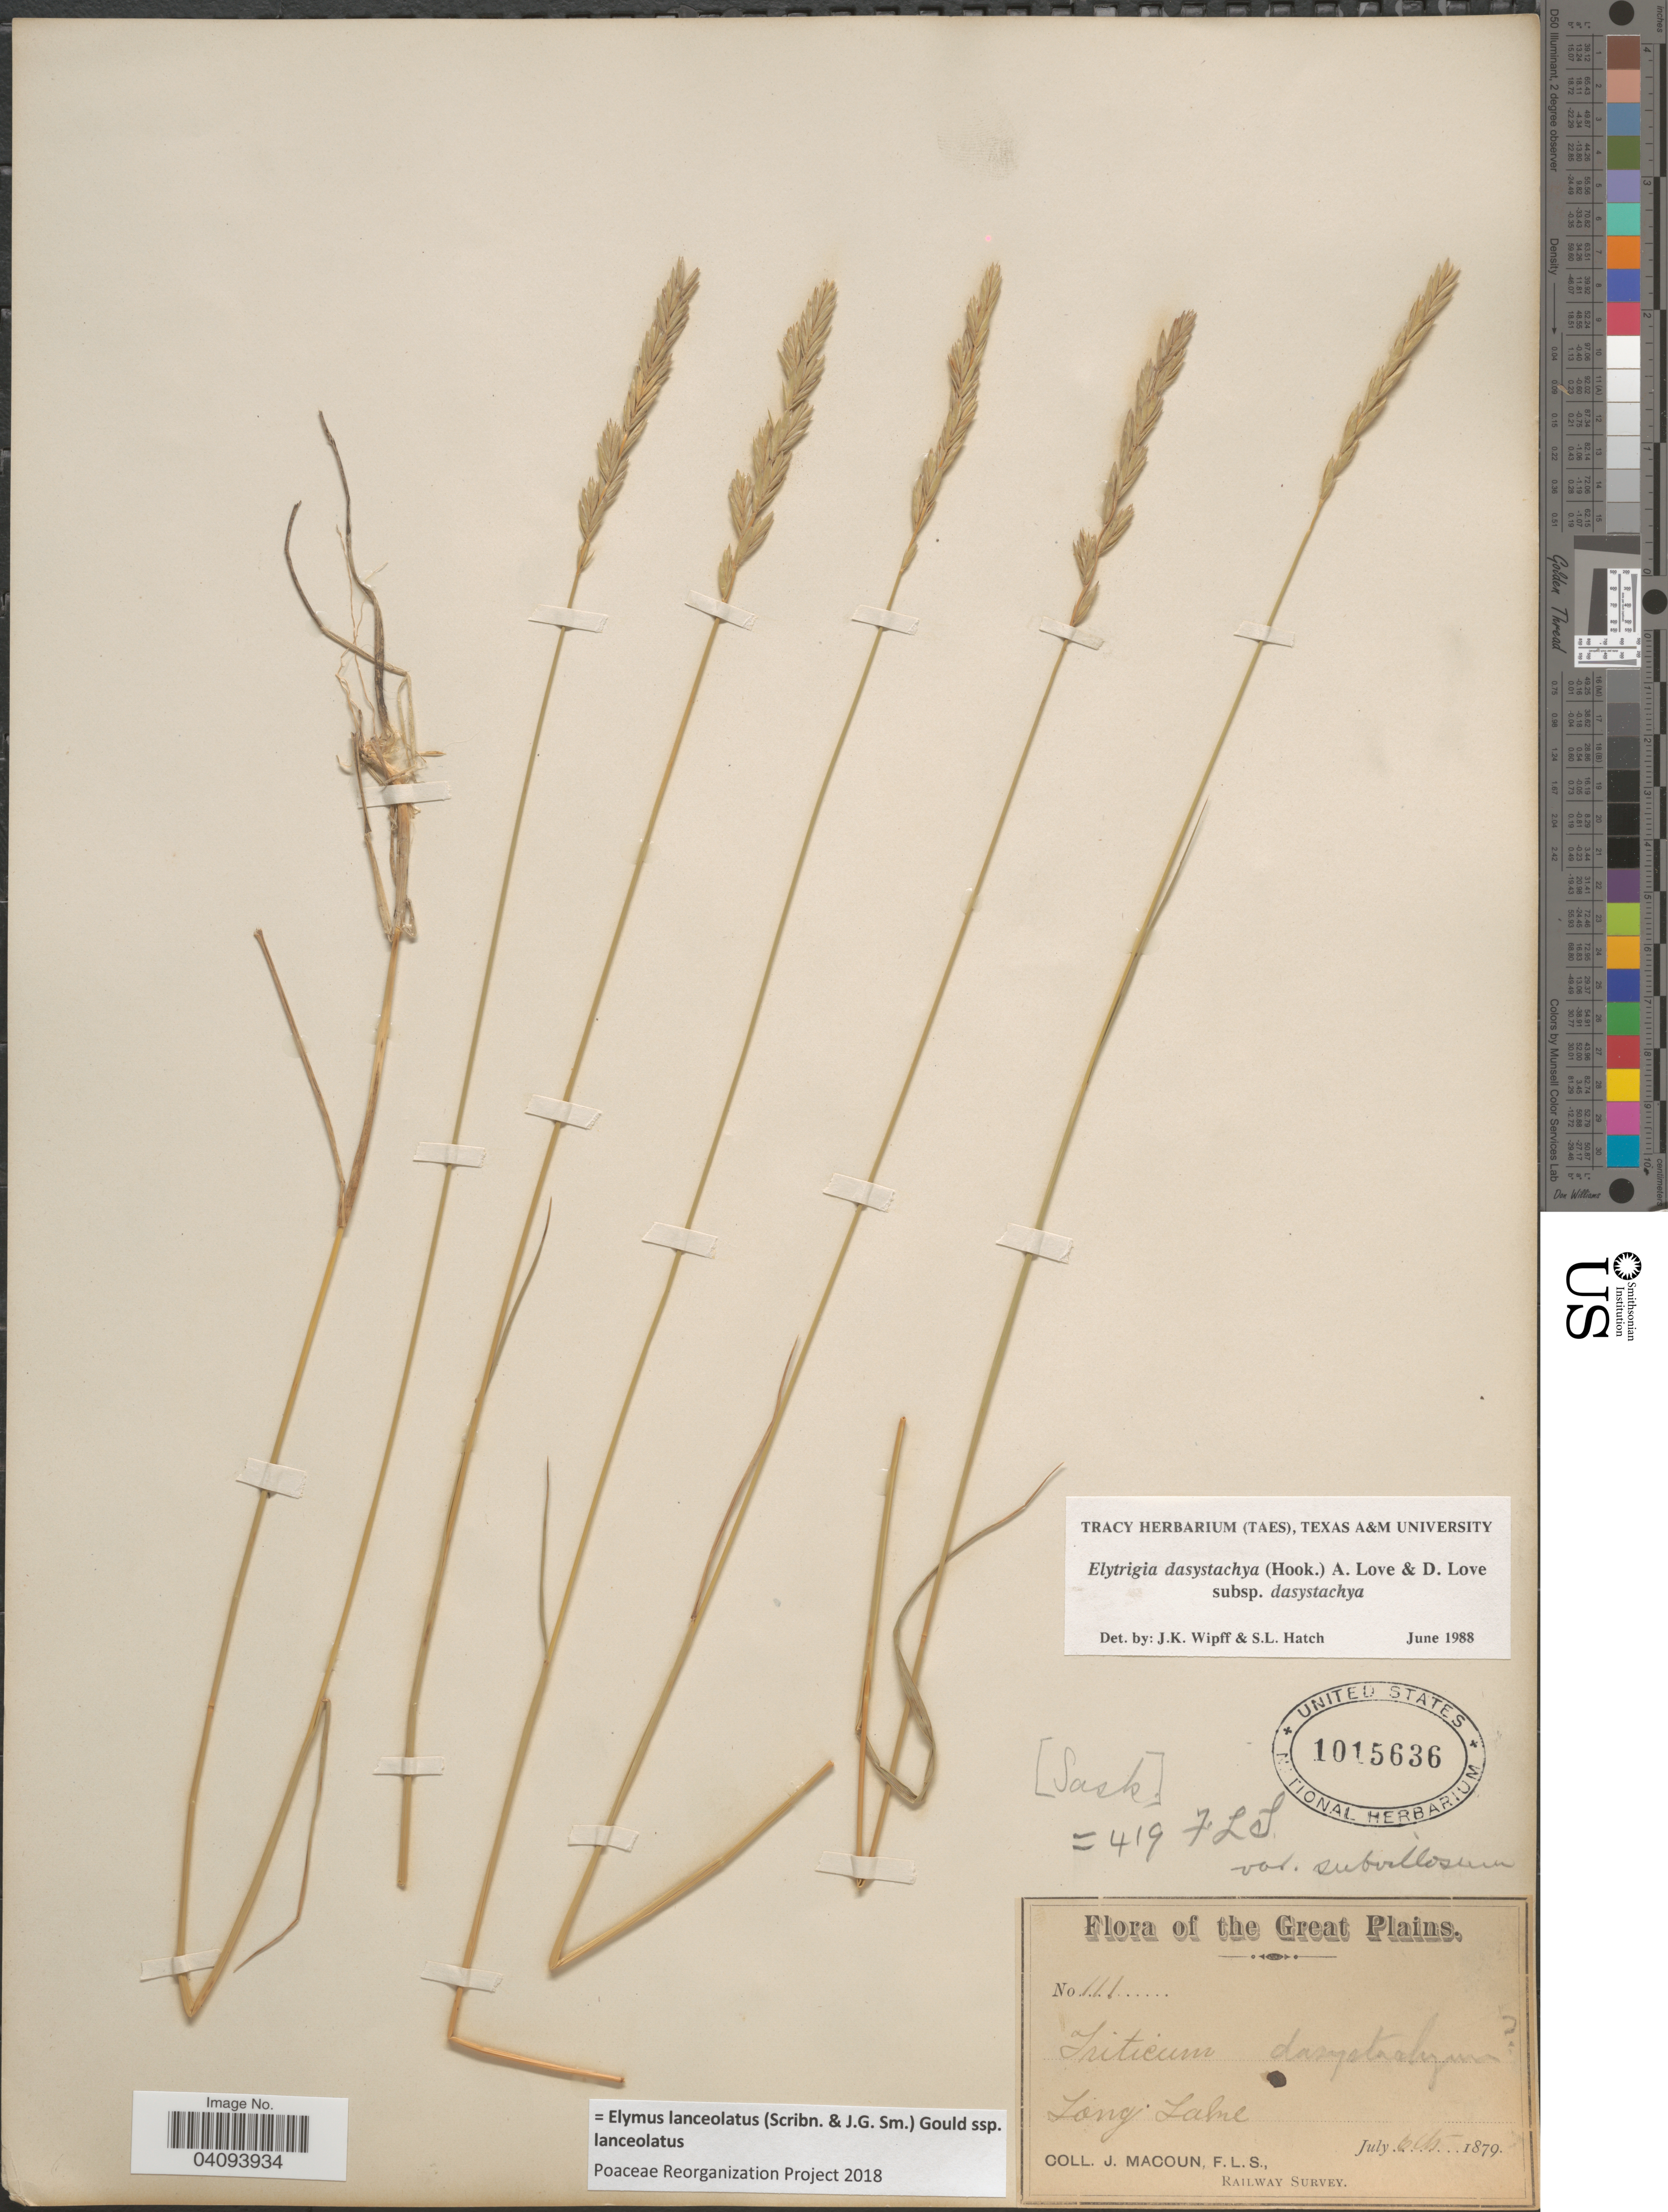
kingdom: Plantae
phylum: Tracheophyta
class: Liliopsida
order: Poales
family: Poaceae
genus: Elymus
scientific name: Elymus lanceolatus subsp. lanceolatus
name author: (Scribn. & J.G. Sm.) Gould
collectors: J. Macoun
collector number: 111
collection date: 1879-07-06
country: Canada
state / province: Saskatchewan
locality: The Great Plains. Long Lake. Railway Survey.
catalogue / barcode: US 1015636